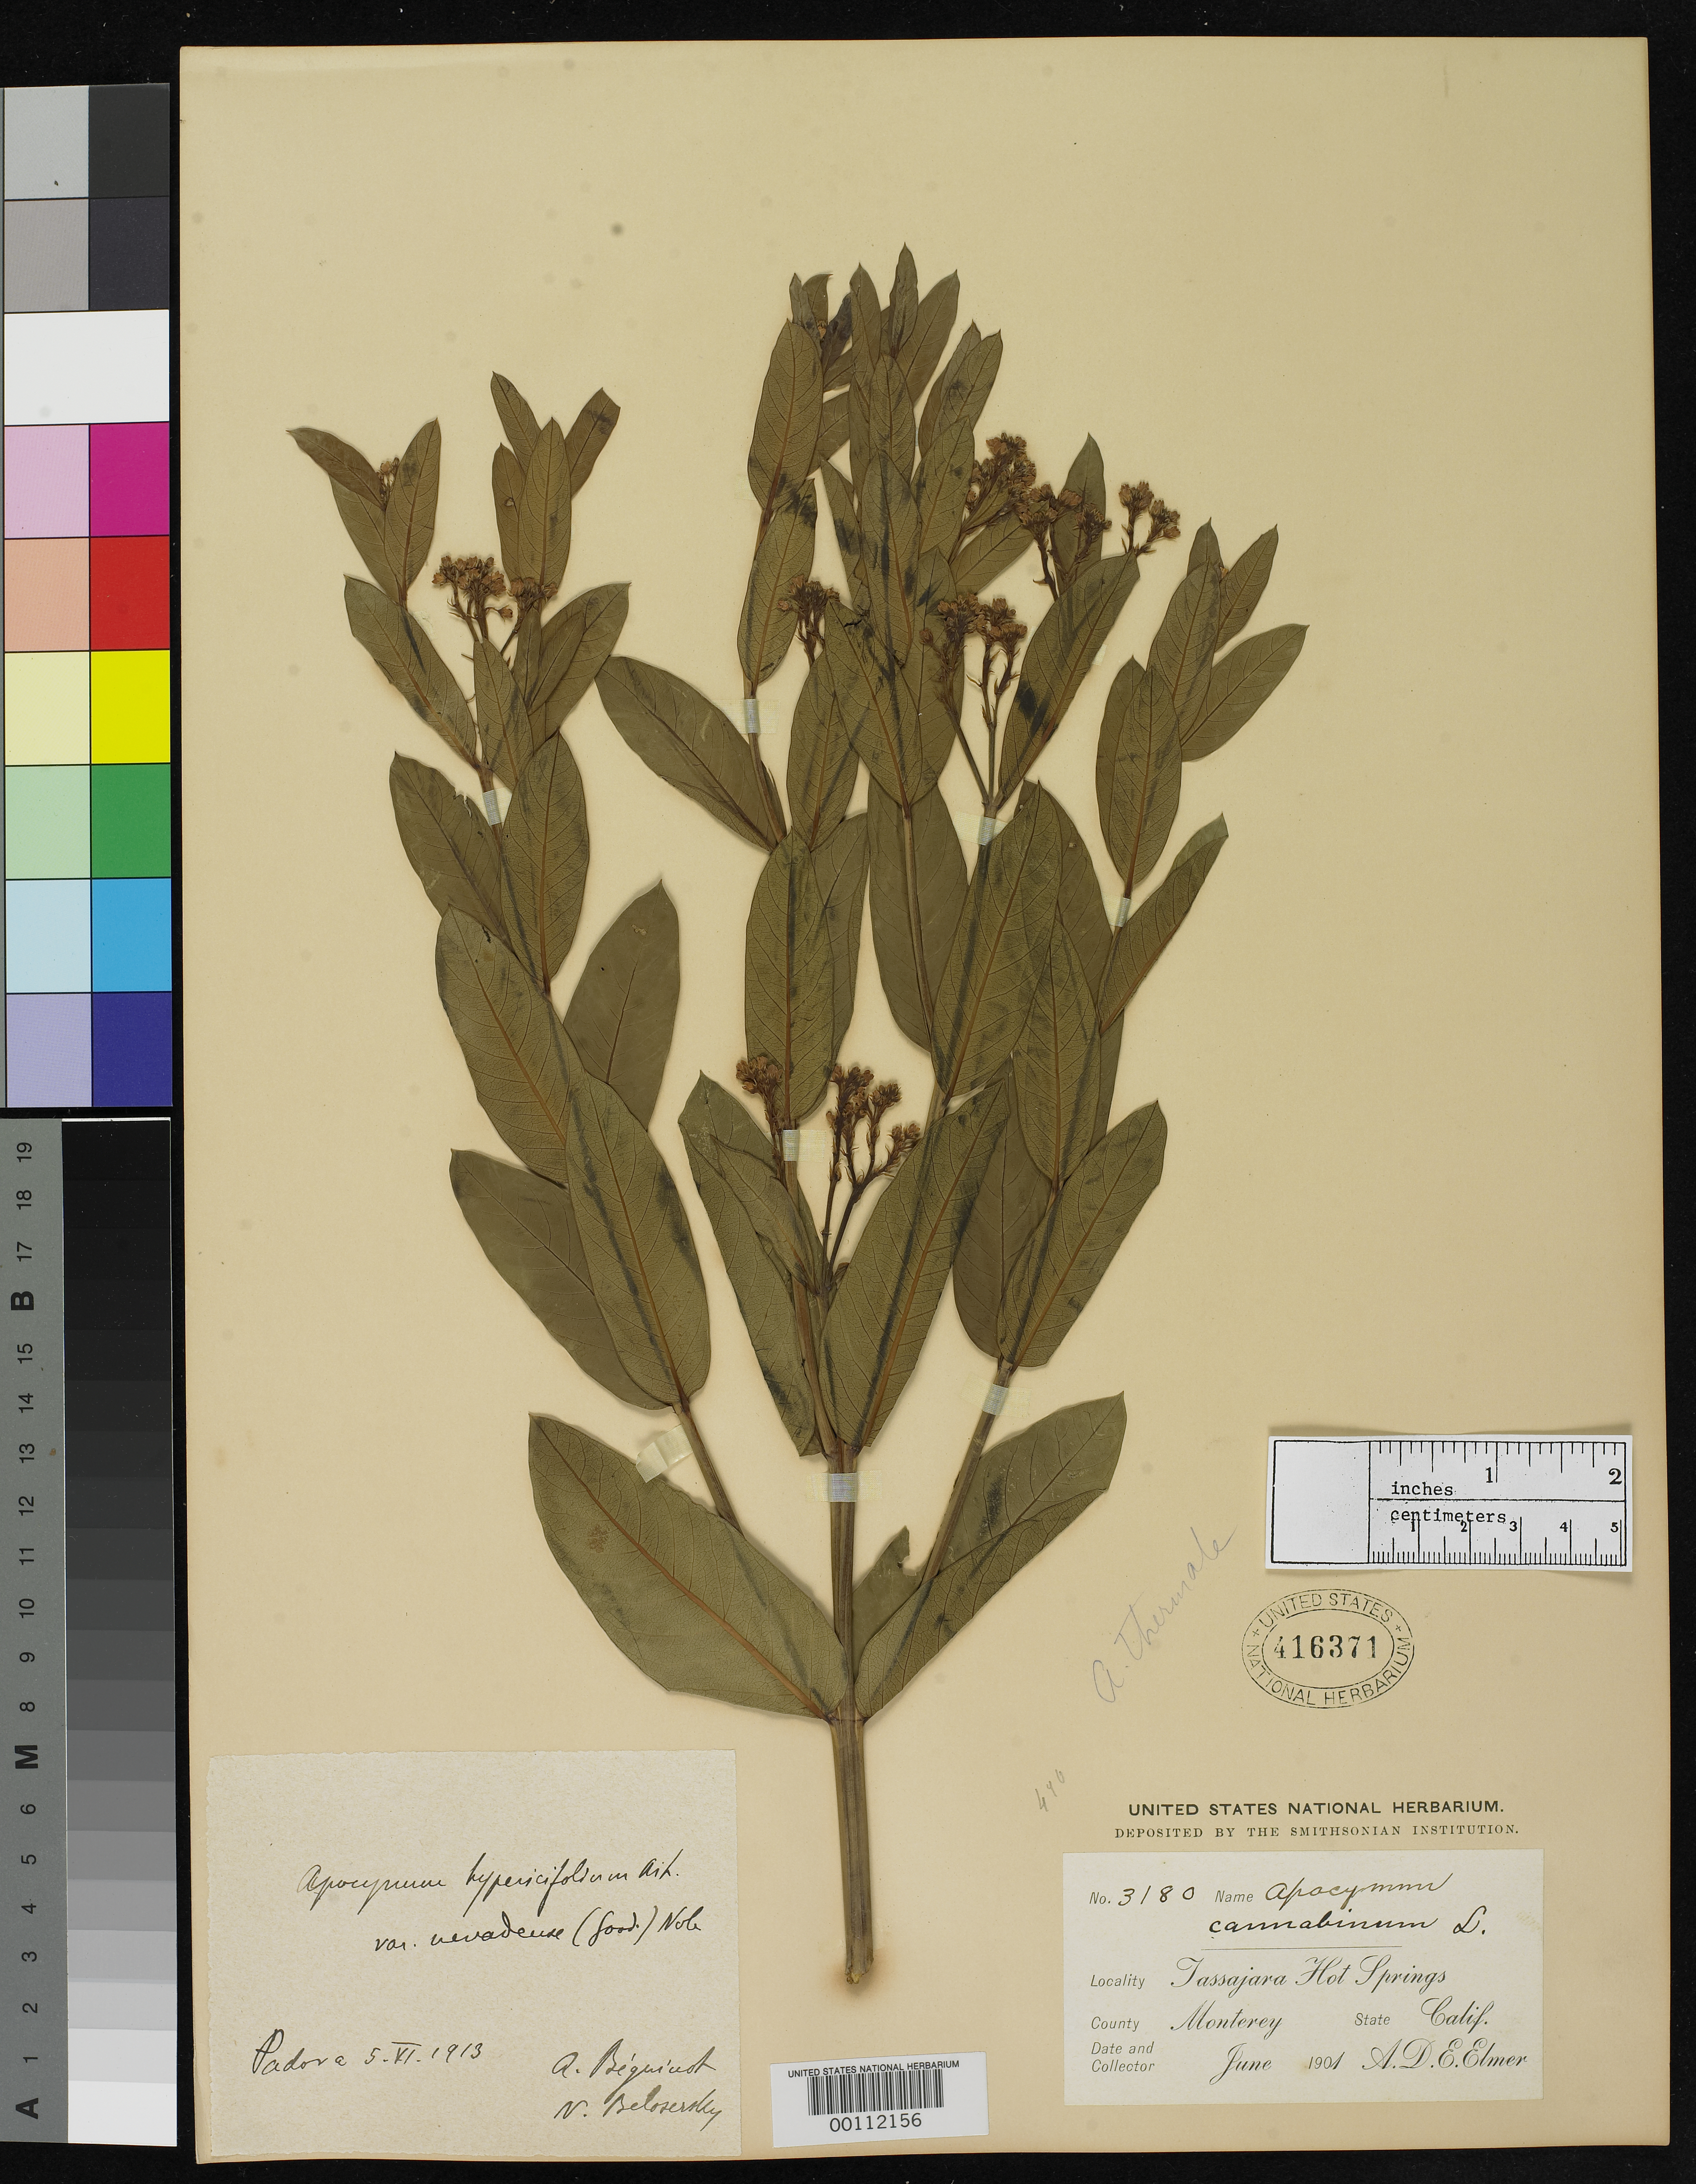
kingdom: Plantae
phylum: Tracheophyta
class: Magnoliopsida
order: Gentianales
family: Apocynaceae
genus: Apocynum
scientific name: Apocynum thermale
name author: Greene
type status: Isotype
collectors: A. D. E. Elmer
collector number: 3180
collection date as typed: Jun 1901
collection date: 1901-06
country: United States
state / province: California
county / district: Monterey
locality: Tessajara Hot Springs.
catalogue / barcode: US 416371